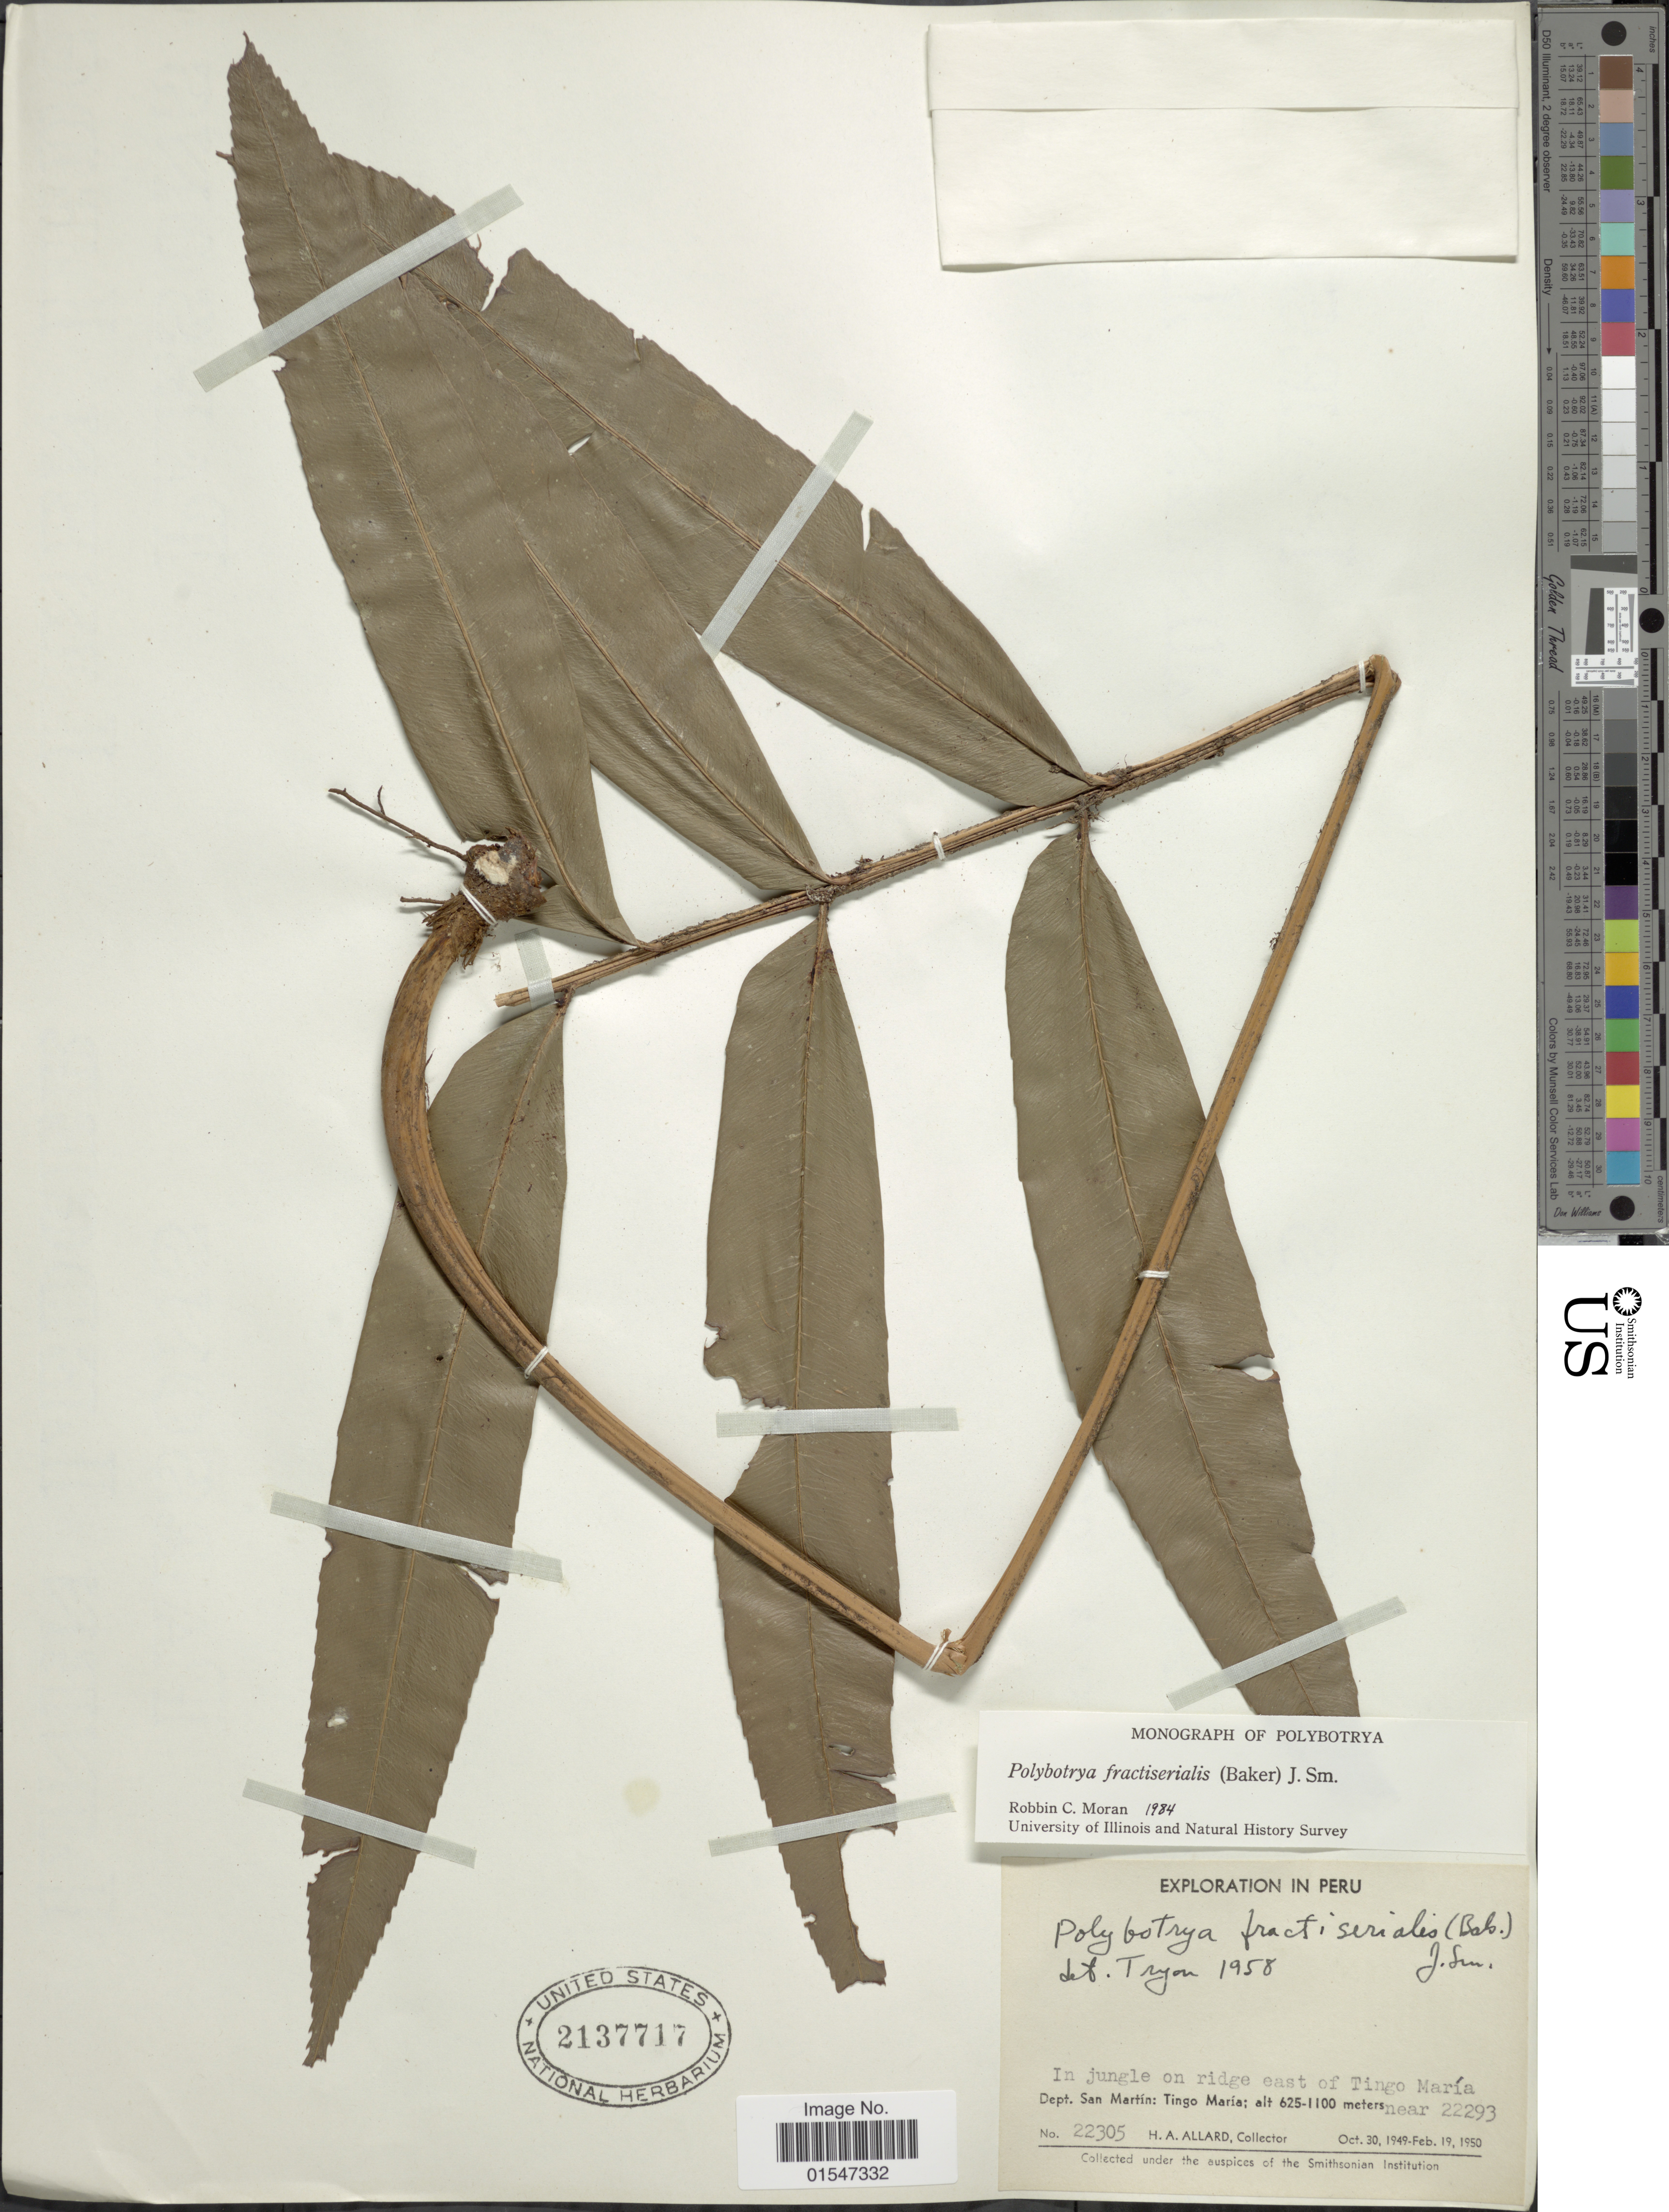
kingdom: Plantae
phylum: Tracheophyta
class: Polypodiopsida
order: Polypodiales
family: Dryopteridaceae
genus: Polybotrya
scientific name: Polybotrya fractiserialis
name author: (Baker) J. Sm.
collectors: H. A. Allard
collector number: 22305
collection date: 1949-10-30/1950-02-19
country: Peru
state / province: San Martín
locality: In jungle on ridge east of Tingo María, Tingo Maria, near 22293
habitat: in jungle on ridge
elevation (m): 625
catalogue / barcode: US 2137717